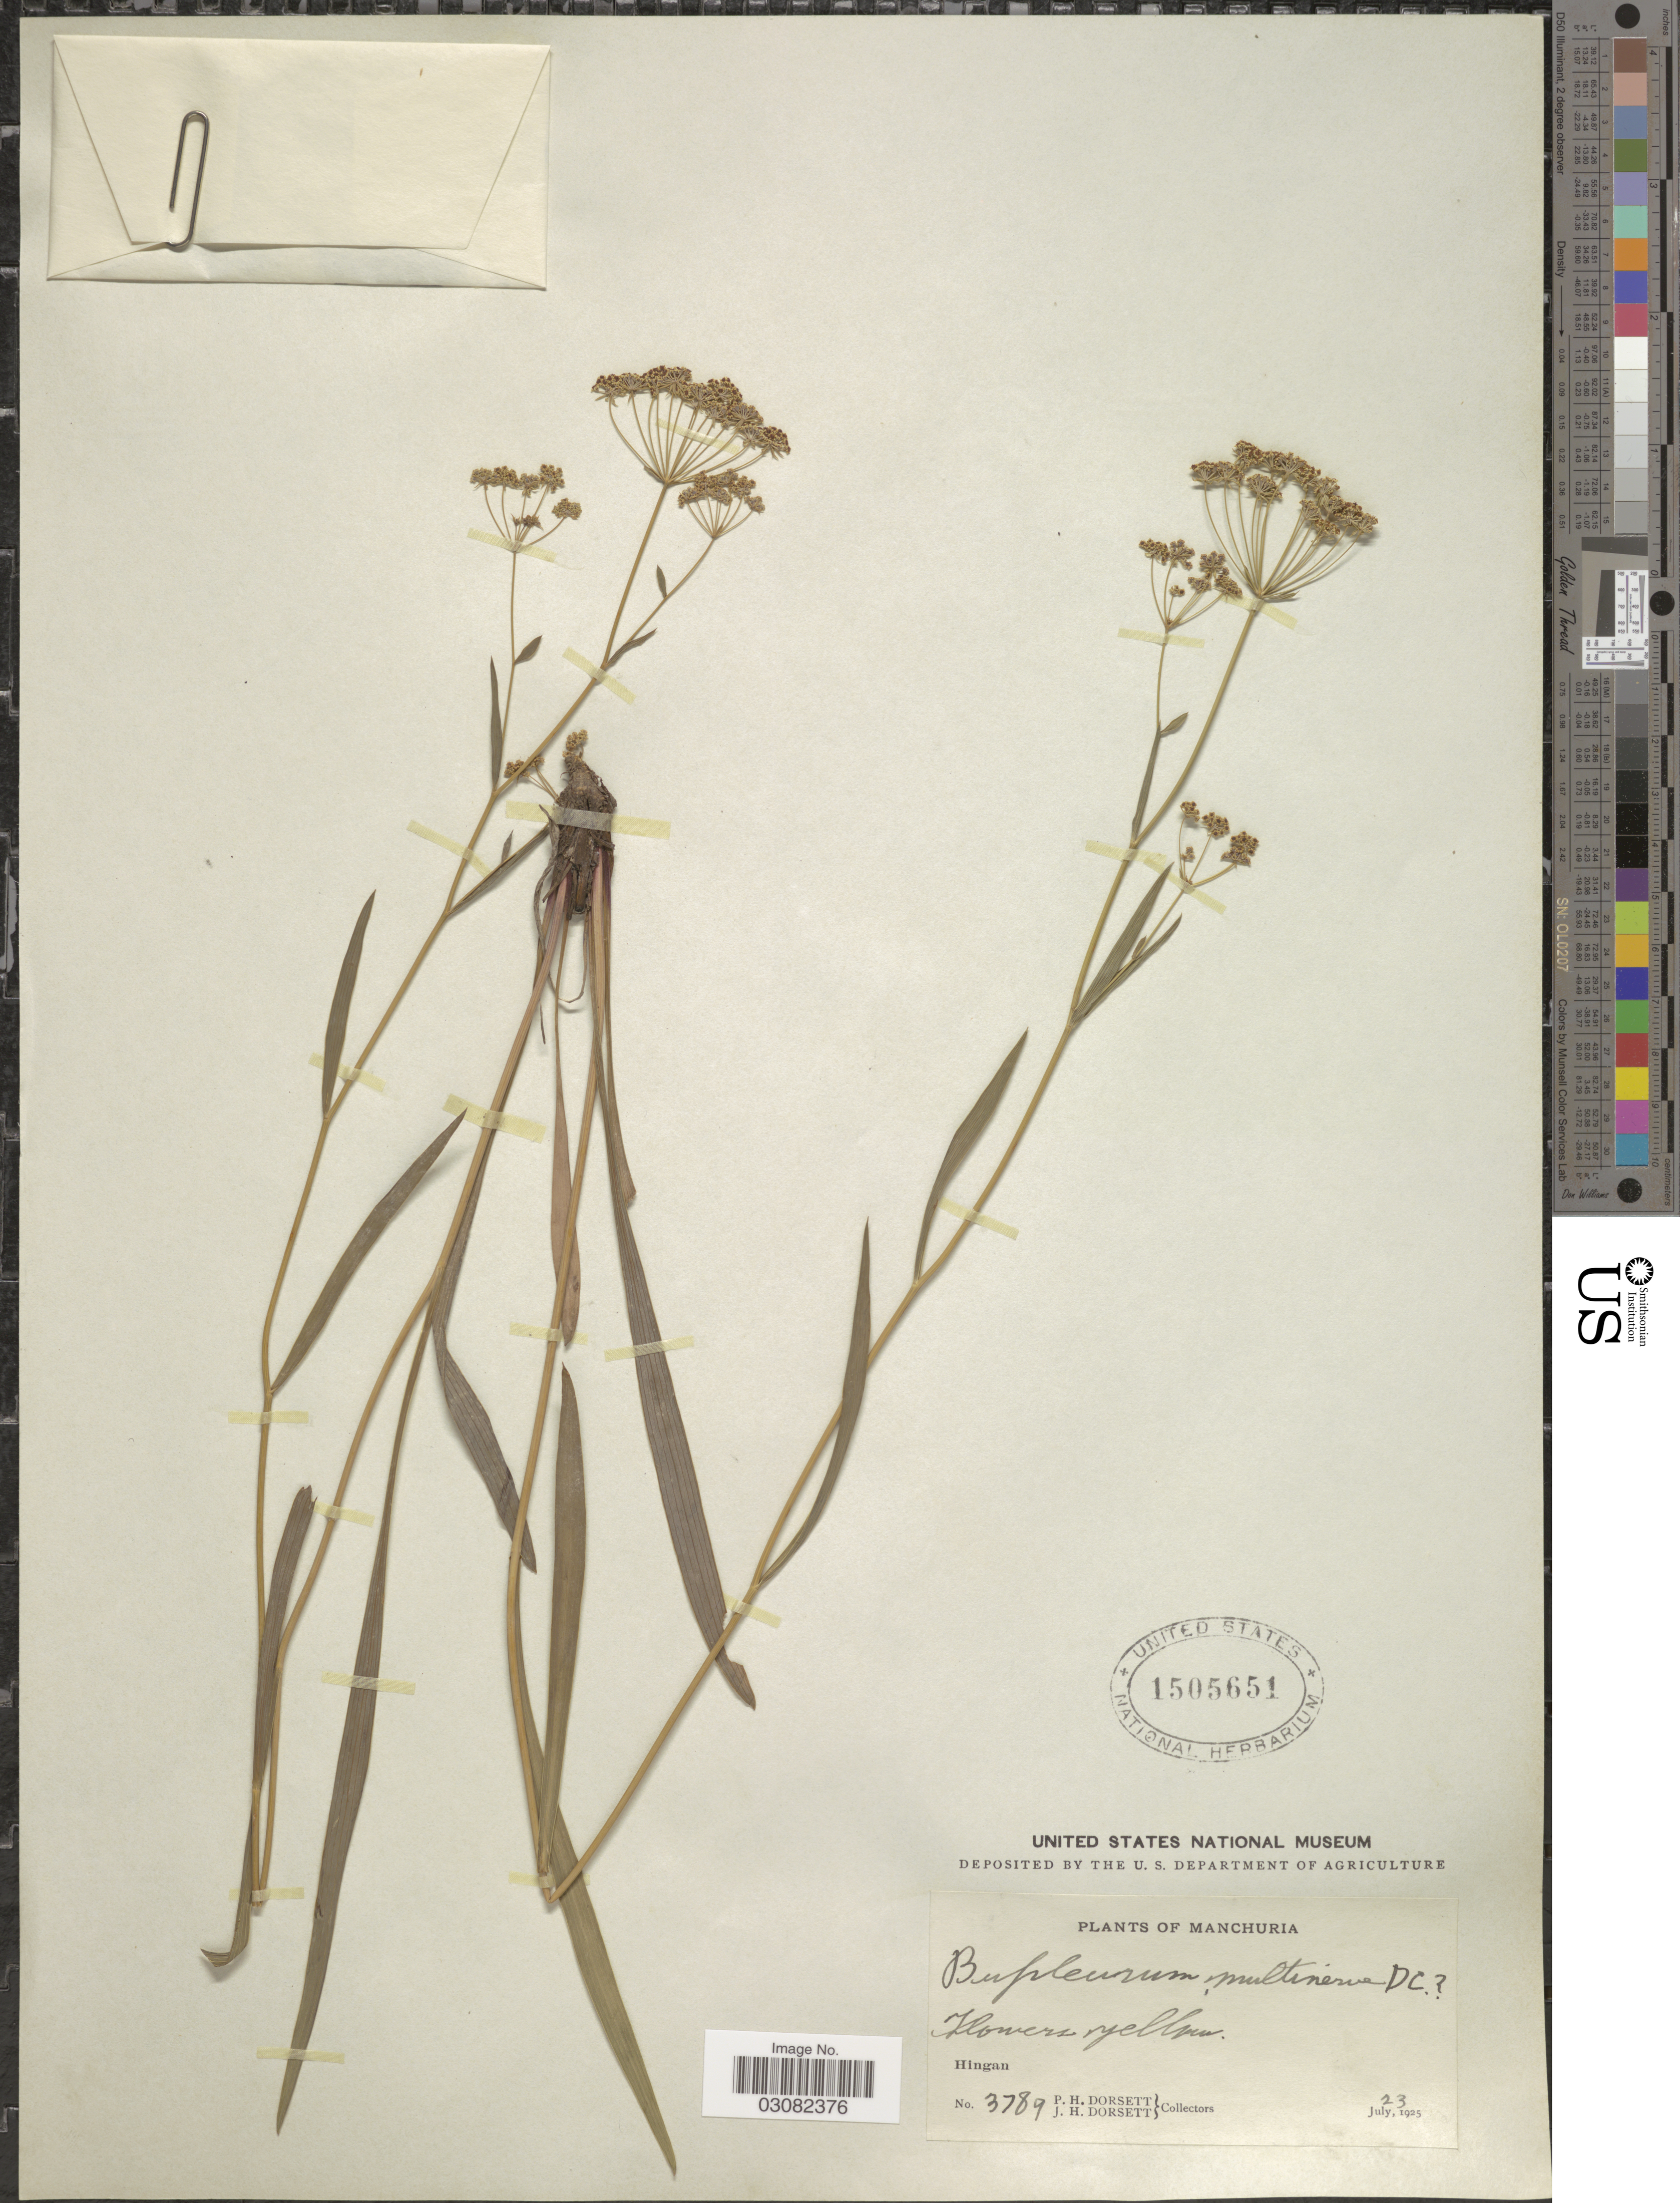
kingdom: Plantae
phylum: Tracheophyta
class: Magnoliopsida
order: Apiales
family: Apiaceae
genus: Bupleurum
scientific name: Bupleurum multinerve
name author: DC.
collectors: P. H. Dorsett & J. Dorsett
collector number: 3789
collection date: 1925-07-23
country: China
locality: Manchuria. Hingan.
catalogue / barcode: US 1505651